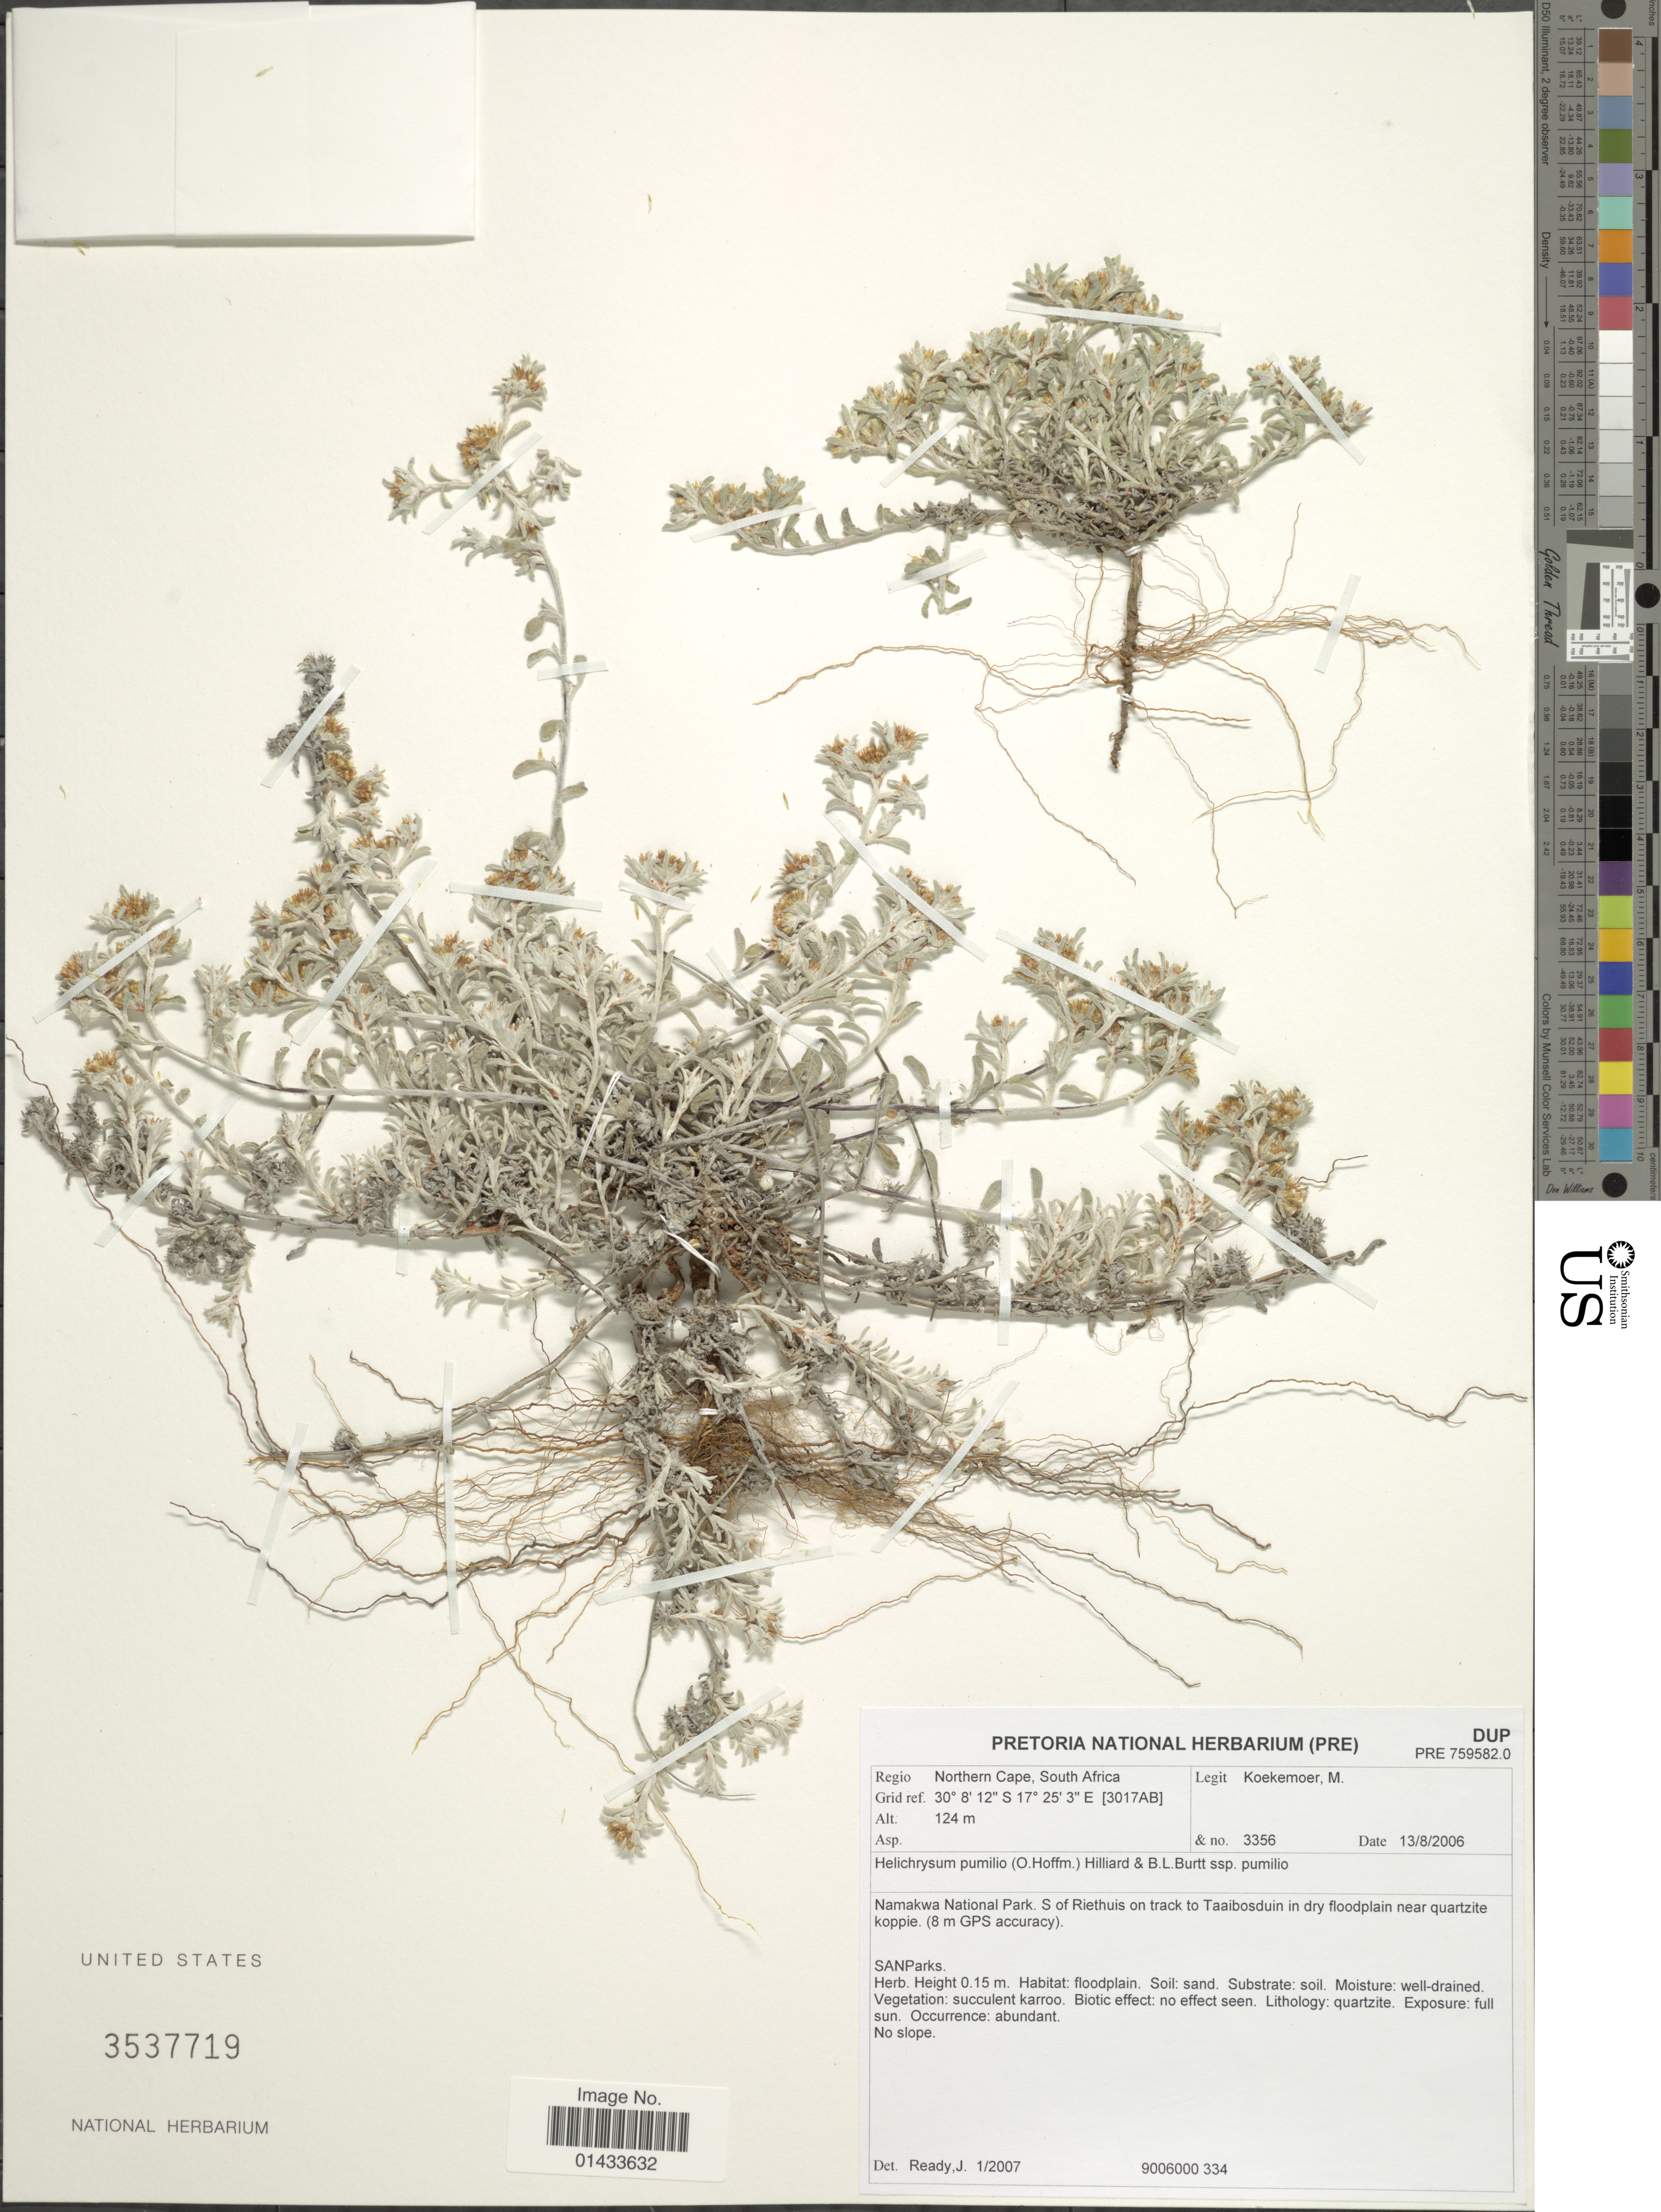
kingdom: Plantae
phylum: Tracheophyta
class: Magnoliopsida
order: Asterales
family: Asteraceae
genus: Helichrysum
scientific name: Helichrysum pumilio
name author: (O. Hoffm.) Hilliard & B.L. Burtt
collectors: M. Koekemoer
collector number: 3356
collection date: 2006-08-13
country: South Africa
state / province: Northern Cape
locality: Regio Northern Cape, South Africa, Grid ref. [3017AB], Namakwa National Park, S. of Riethuis on track to Taaibosduin in dry floodplain near quartzite koppie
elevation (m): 124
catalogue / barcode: US 3537719